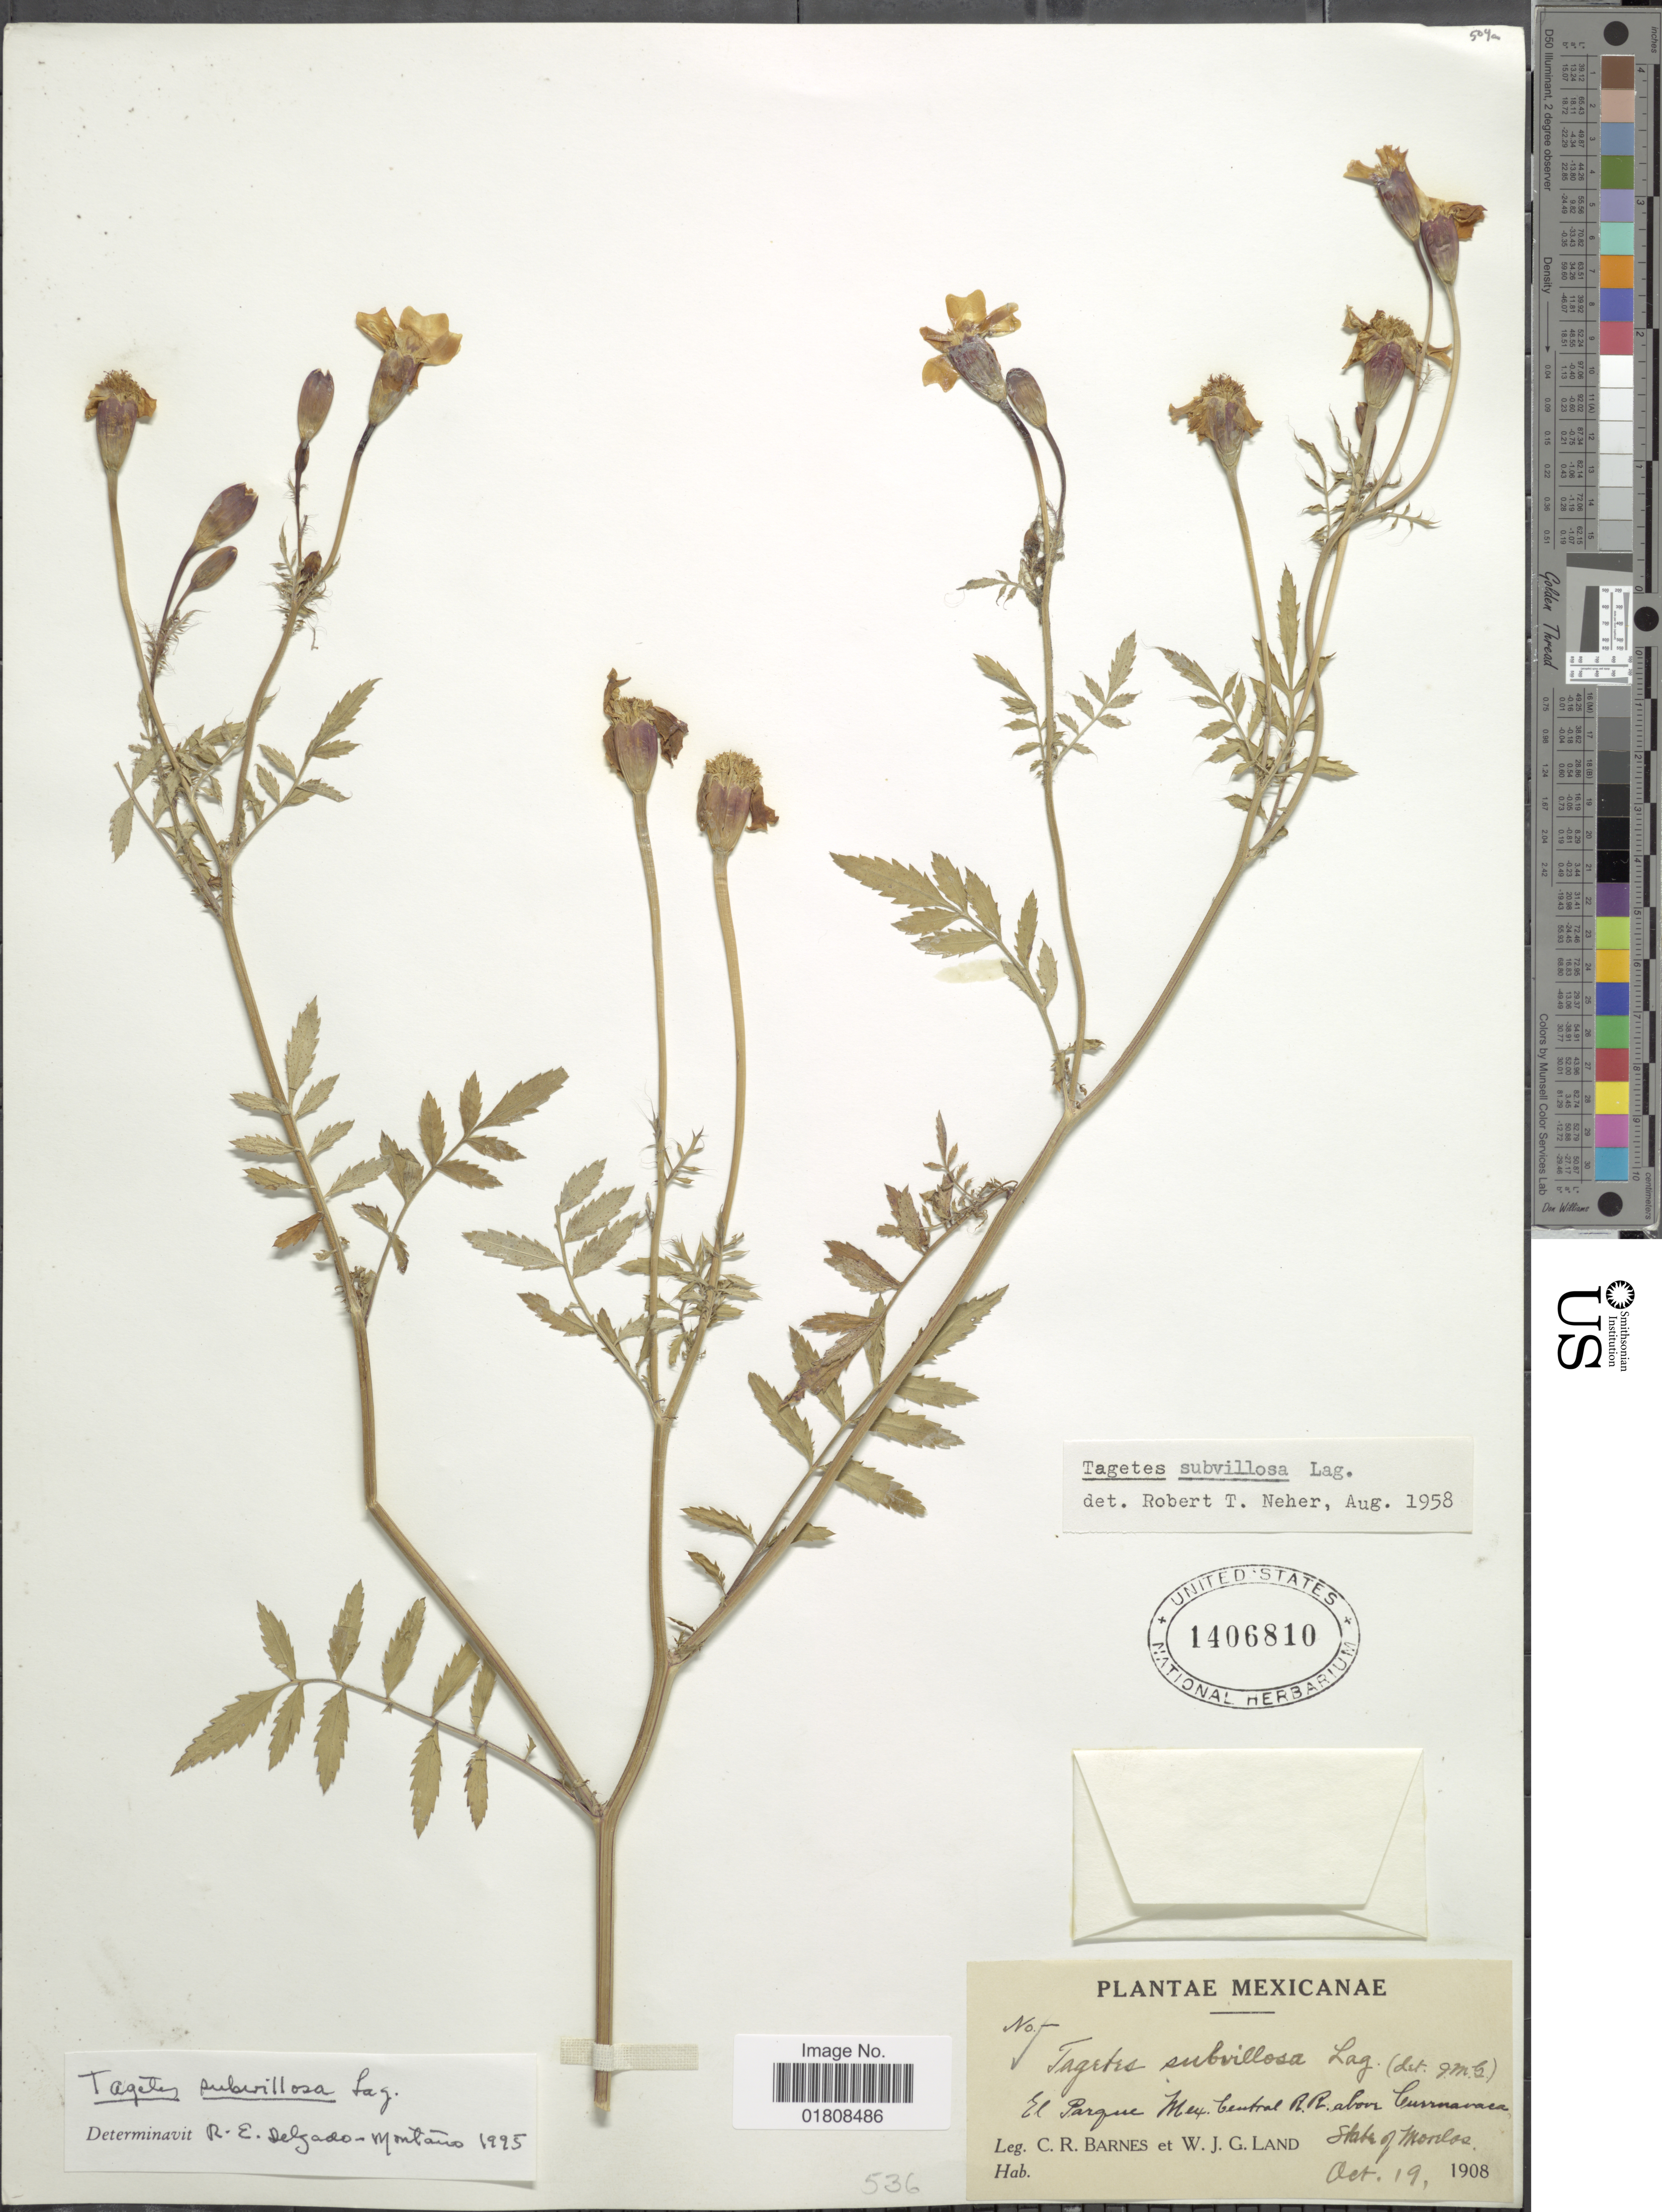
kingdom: Plantae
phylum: Tracheophyta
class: Magnoliopsida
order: Asterales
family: Asteraceae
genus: Tagetes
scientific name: Tagetes subvillosa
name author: Lag.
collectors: C. R. Barnes & W. J. G. Land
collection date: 1908-10-19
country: Mexico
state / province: Morelos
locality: El Parque Mex., Central R. R. above Cuernavaca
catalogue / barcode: US 1406810